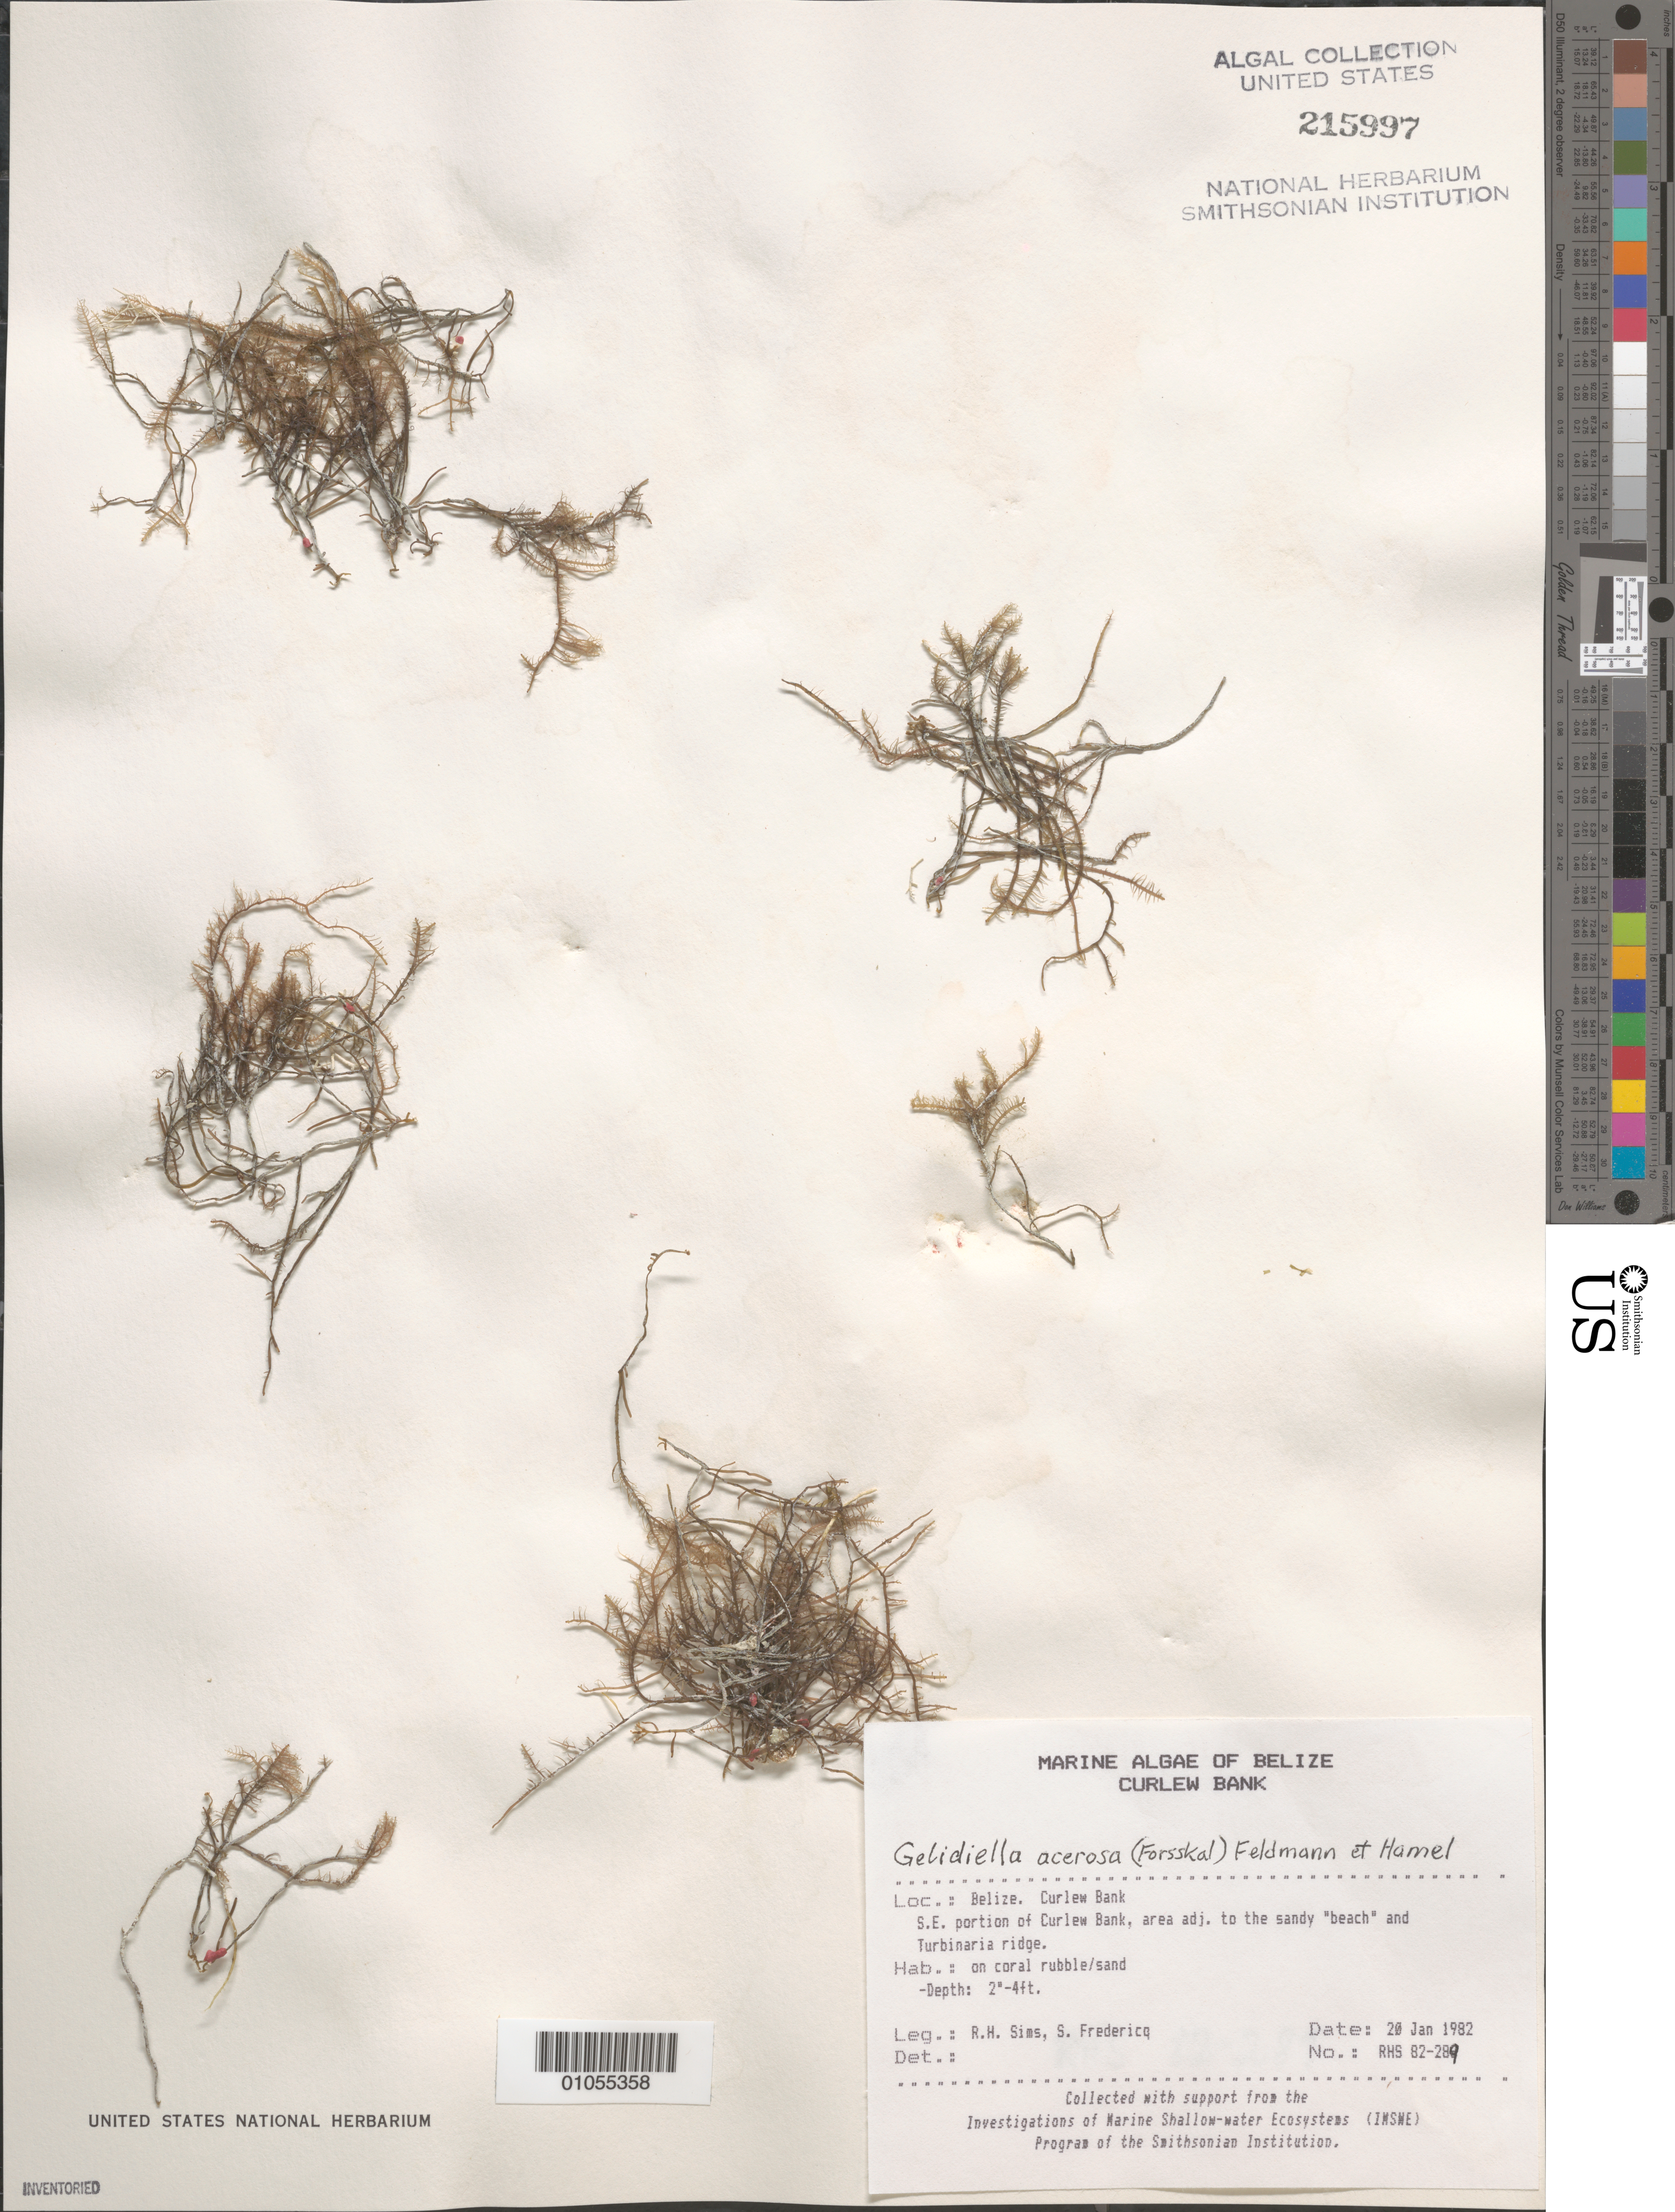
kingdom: Plantae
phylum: Rhodophyta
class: Florideophyceae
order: Gelidiales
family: Gelidiellaceae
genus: Gelidiella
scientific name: Gelidiella acerosa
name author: (Forssk.) Feldmann & G. Hamel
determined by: Norris, James N.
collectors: R. H. Sims & S. Fredericq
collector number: RHS 82-289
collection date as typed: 20 Jan 1982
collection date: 1982-01-20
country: Belize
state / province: Stann Creek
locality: Curlew Bank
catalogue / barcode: US 215997